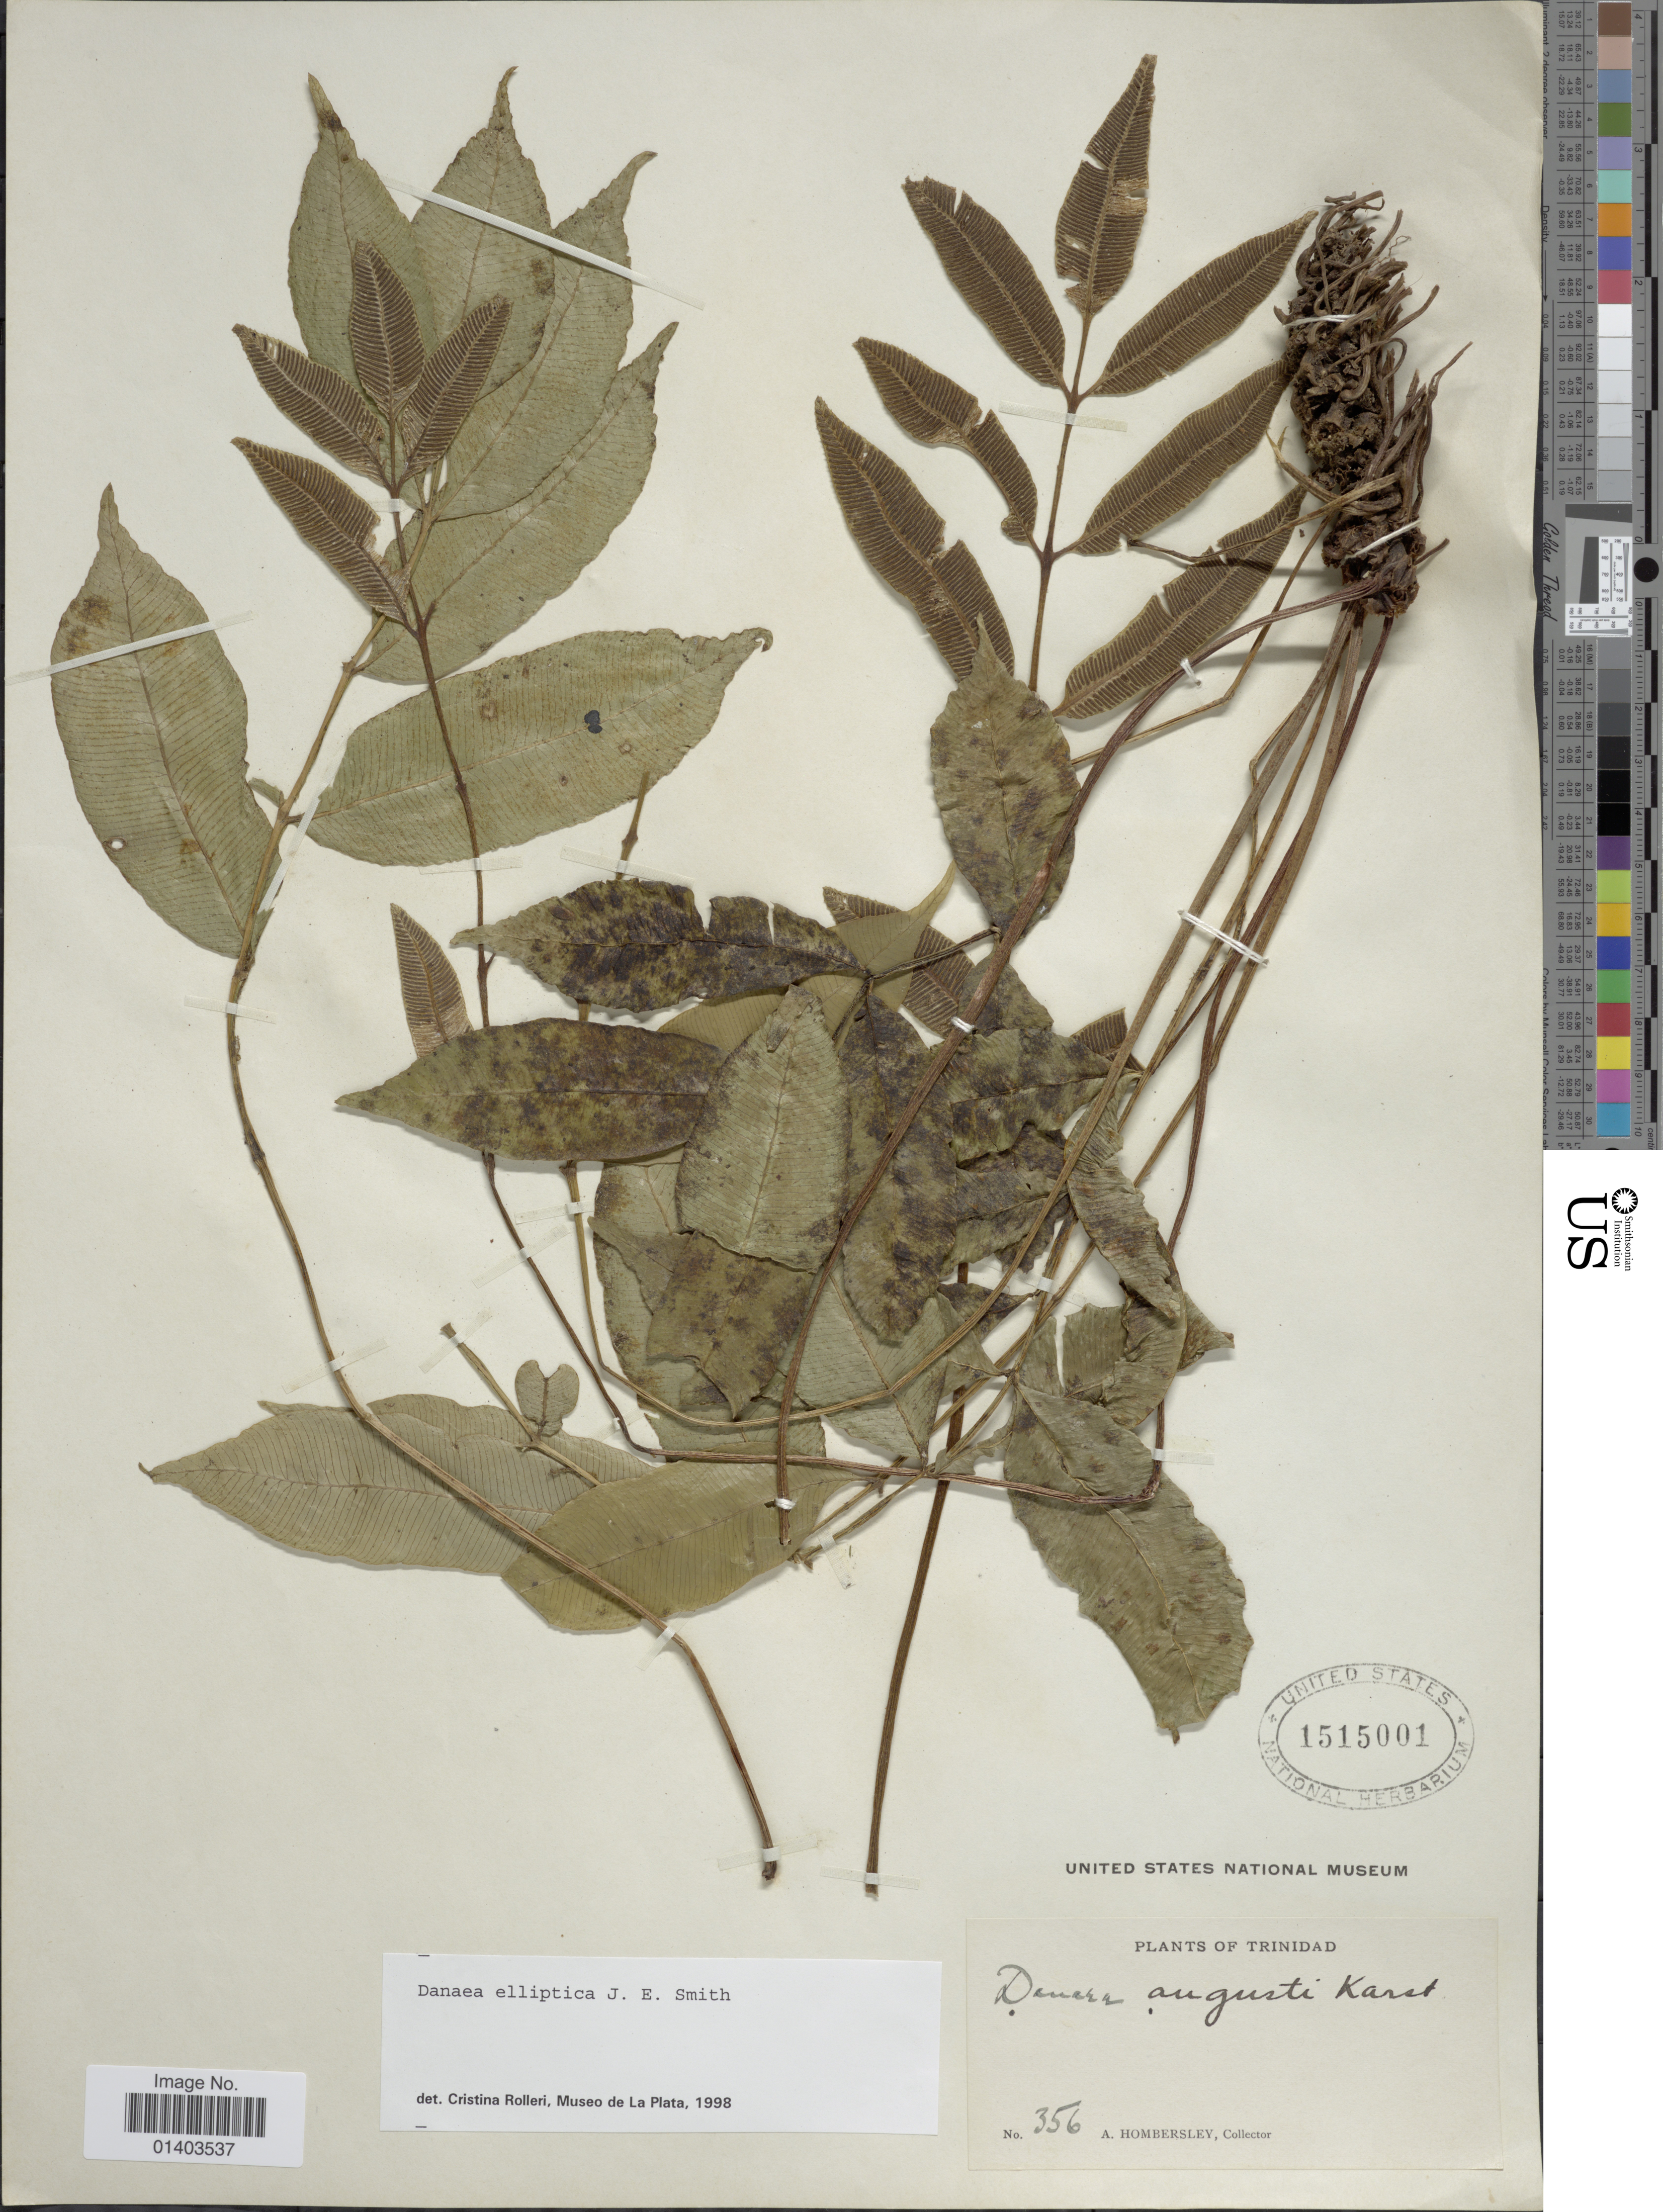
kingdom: Plantae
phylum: Tracheophyta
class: Polypodiopsida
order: Marattiales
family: Marattiaceae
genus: Danaea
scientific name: Danaea elliptica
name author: Sm.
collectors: A. Hombersley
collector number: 356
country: Trinidad and Tobago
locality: Trinidad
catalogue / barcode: US 1515001